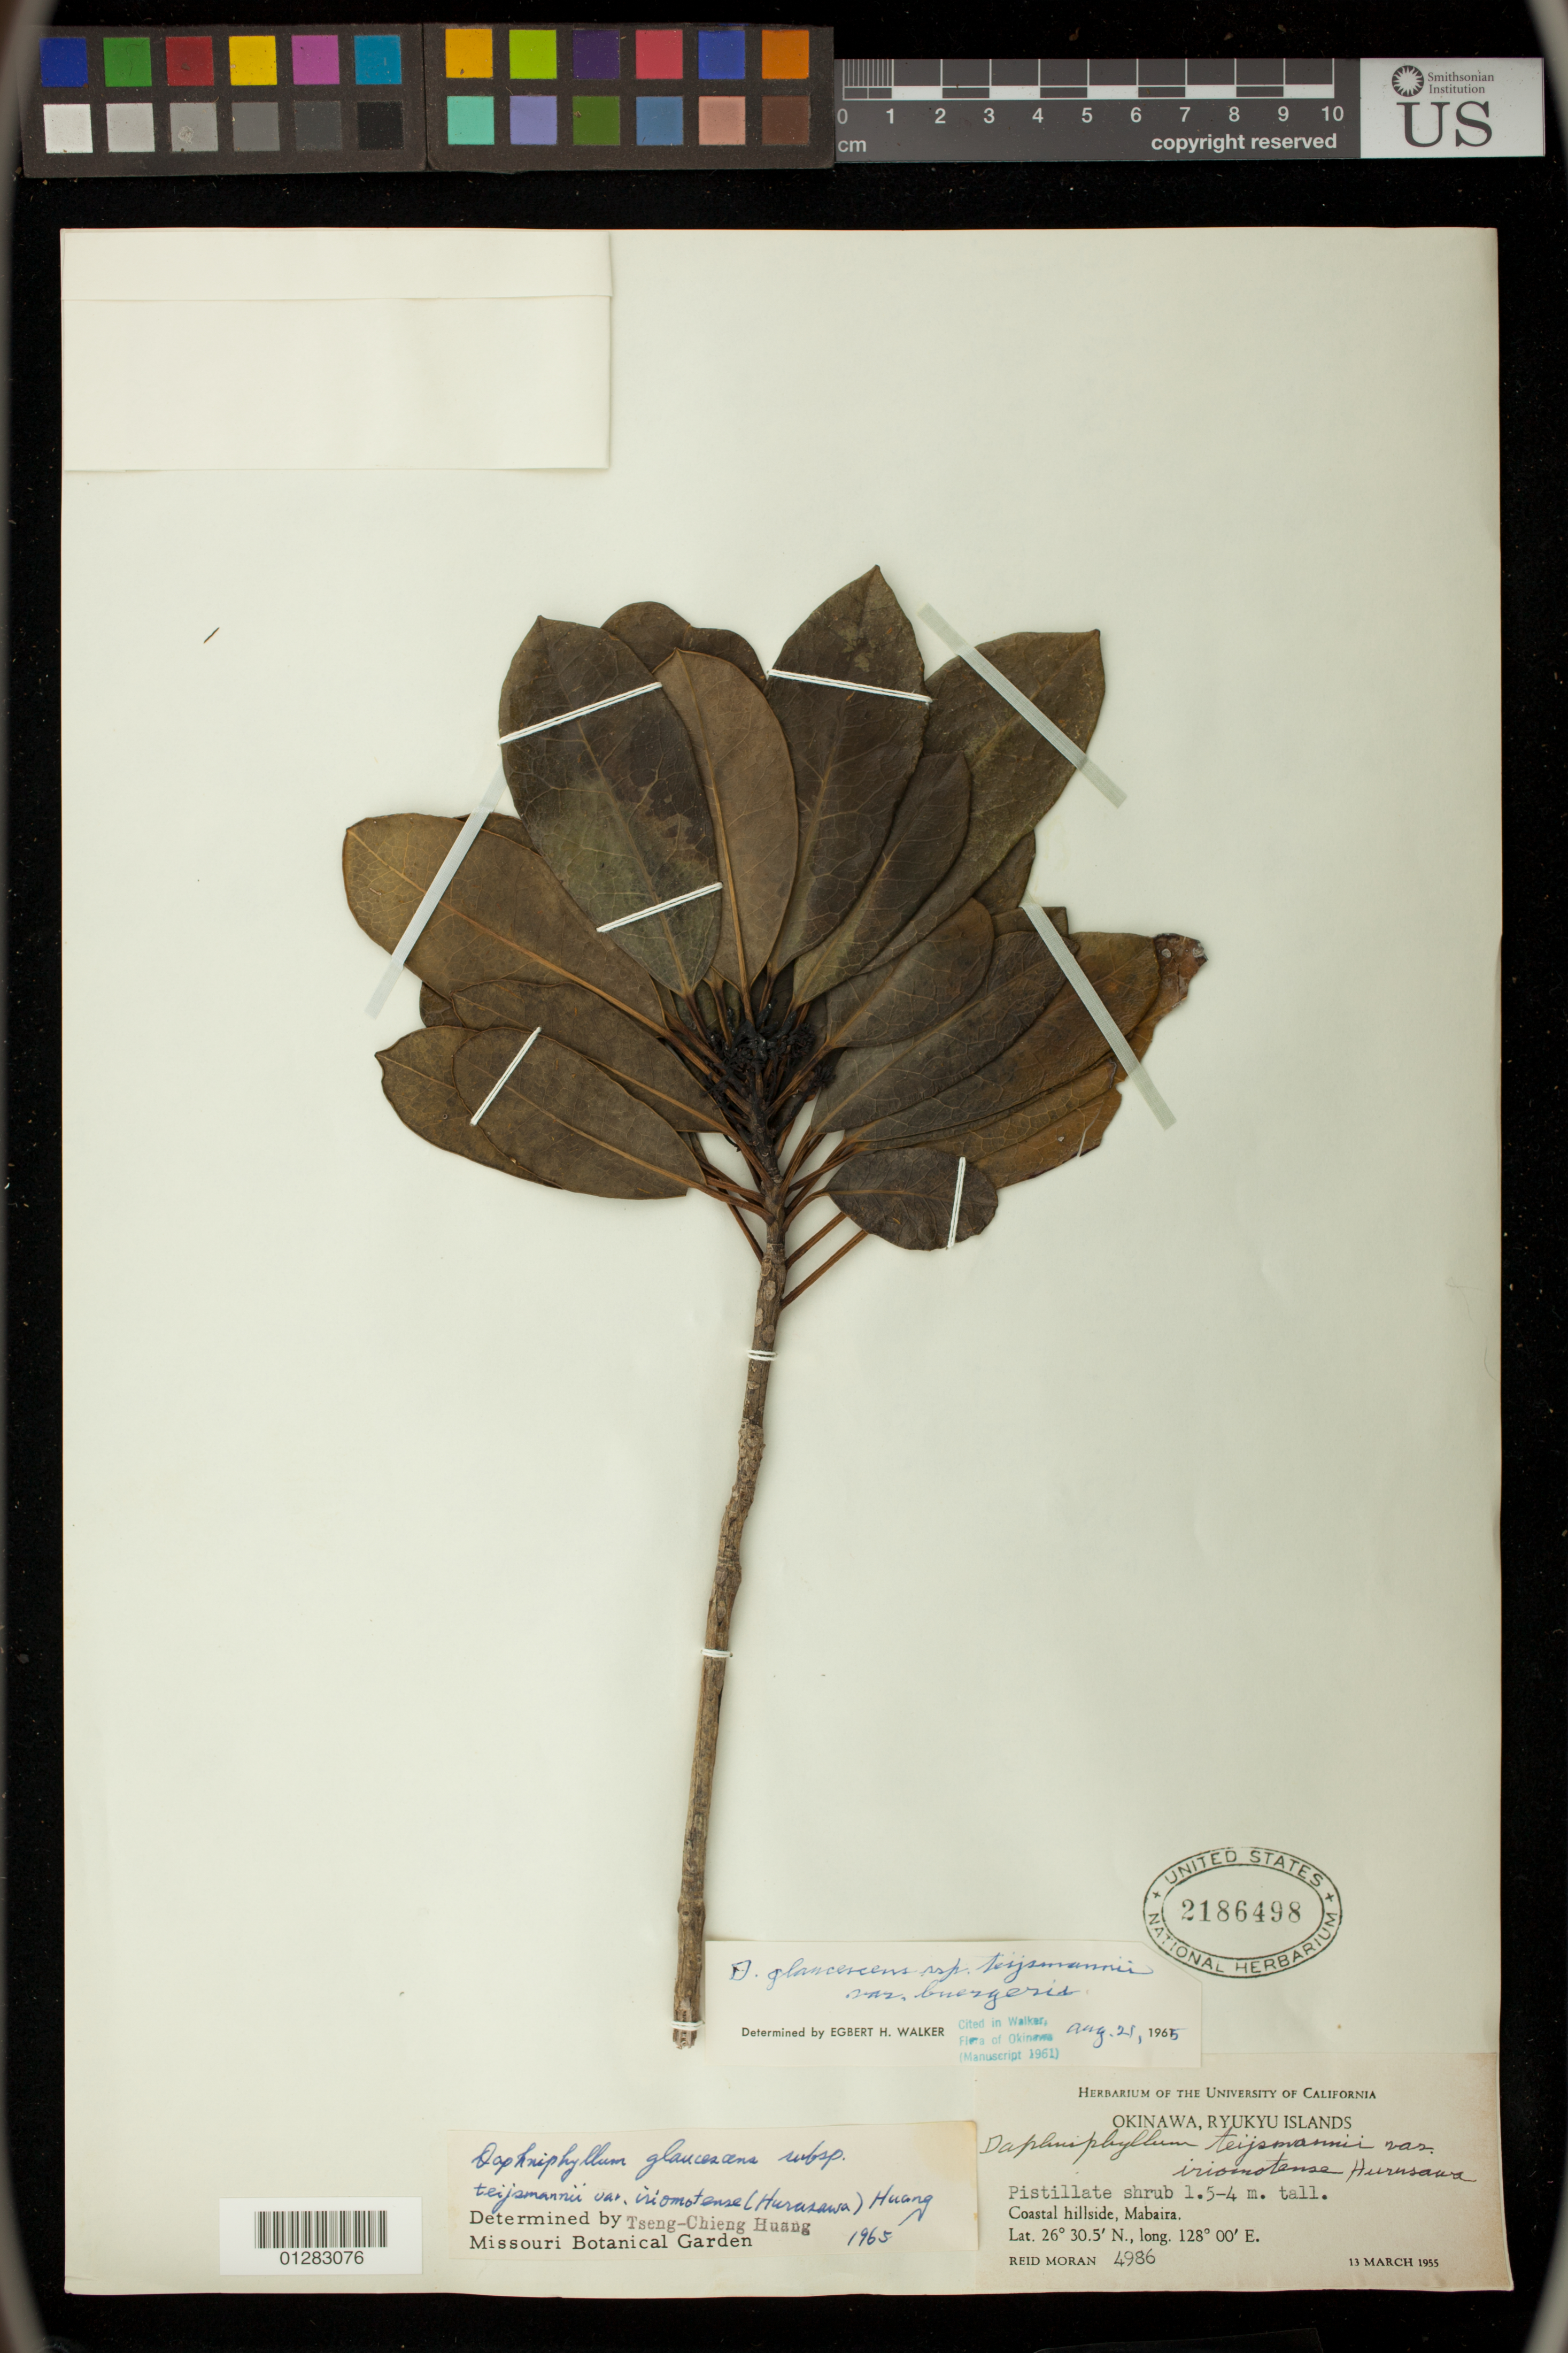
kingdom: Plantae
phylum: Tracheophyta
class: Magnoliopsida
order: Saxifragales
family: Daphniphyllaceae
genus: Daphniphyllum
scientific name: Daphniphyllum glaucescens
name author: Blume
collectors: R. V. Moran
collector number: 4986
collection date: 1955-03-13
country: Japan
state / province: Okinawa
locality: Coastal hillside, Mabaira, Ryukyu Islands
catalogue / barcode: US 2186498